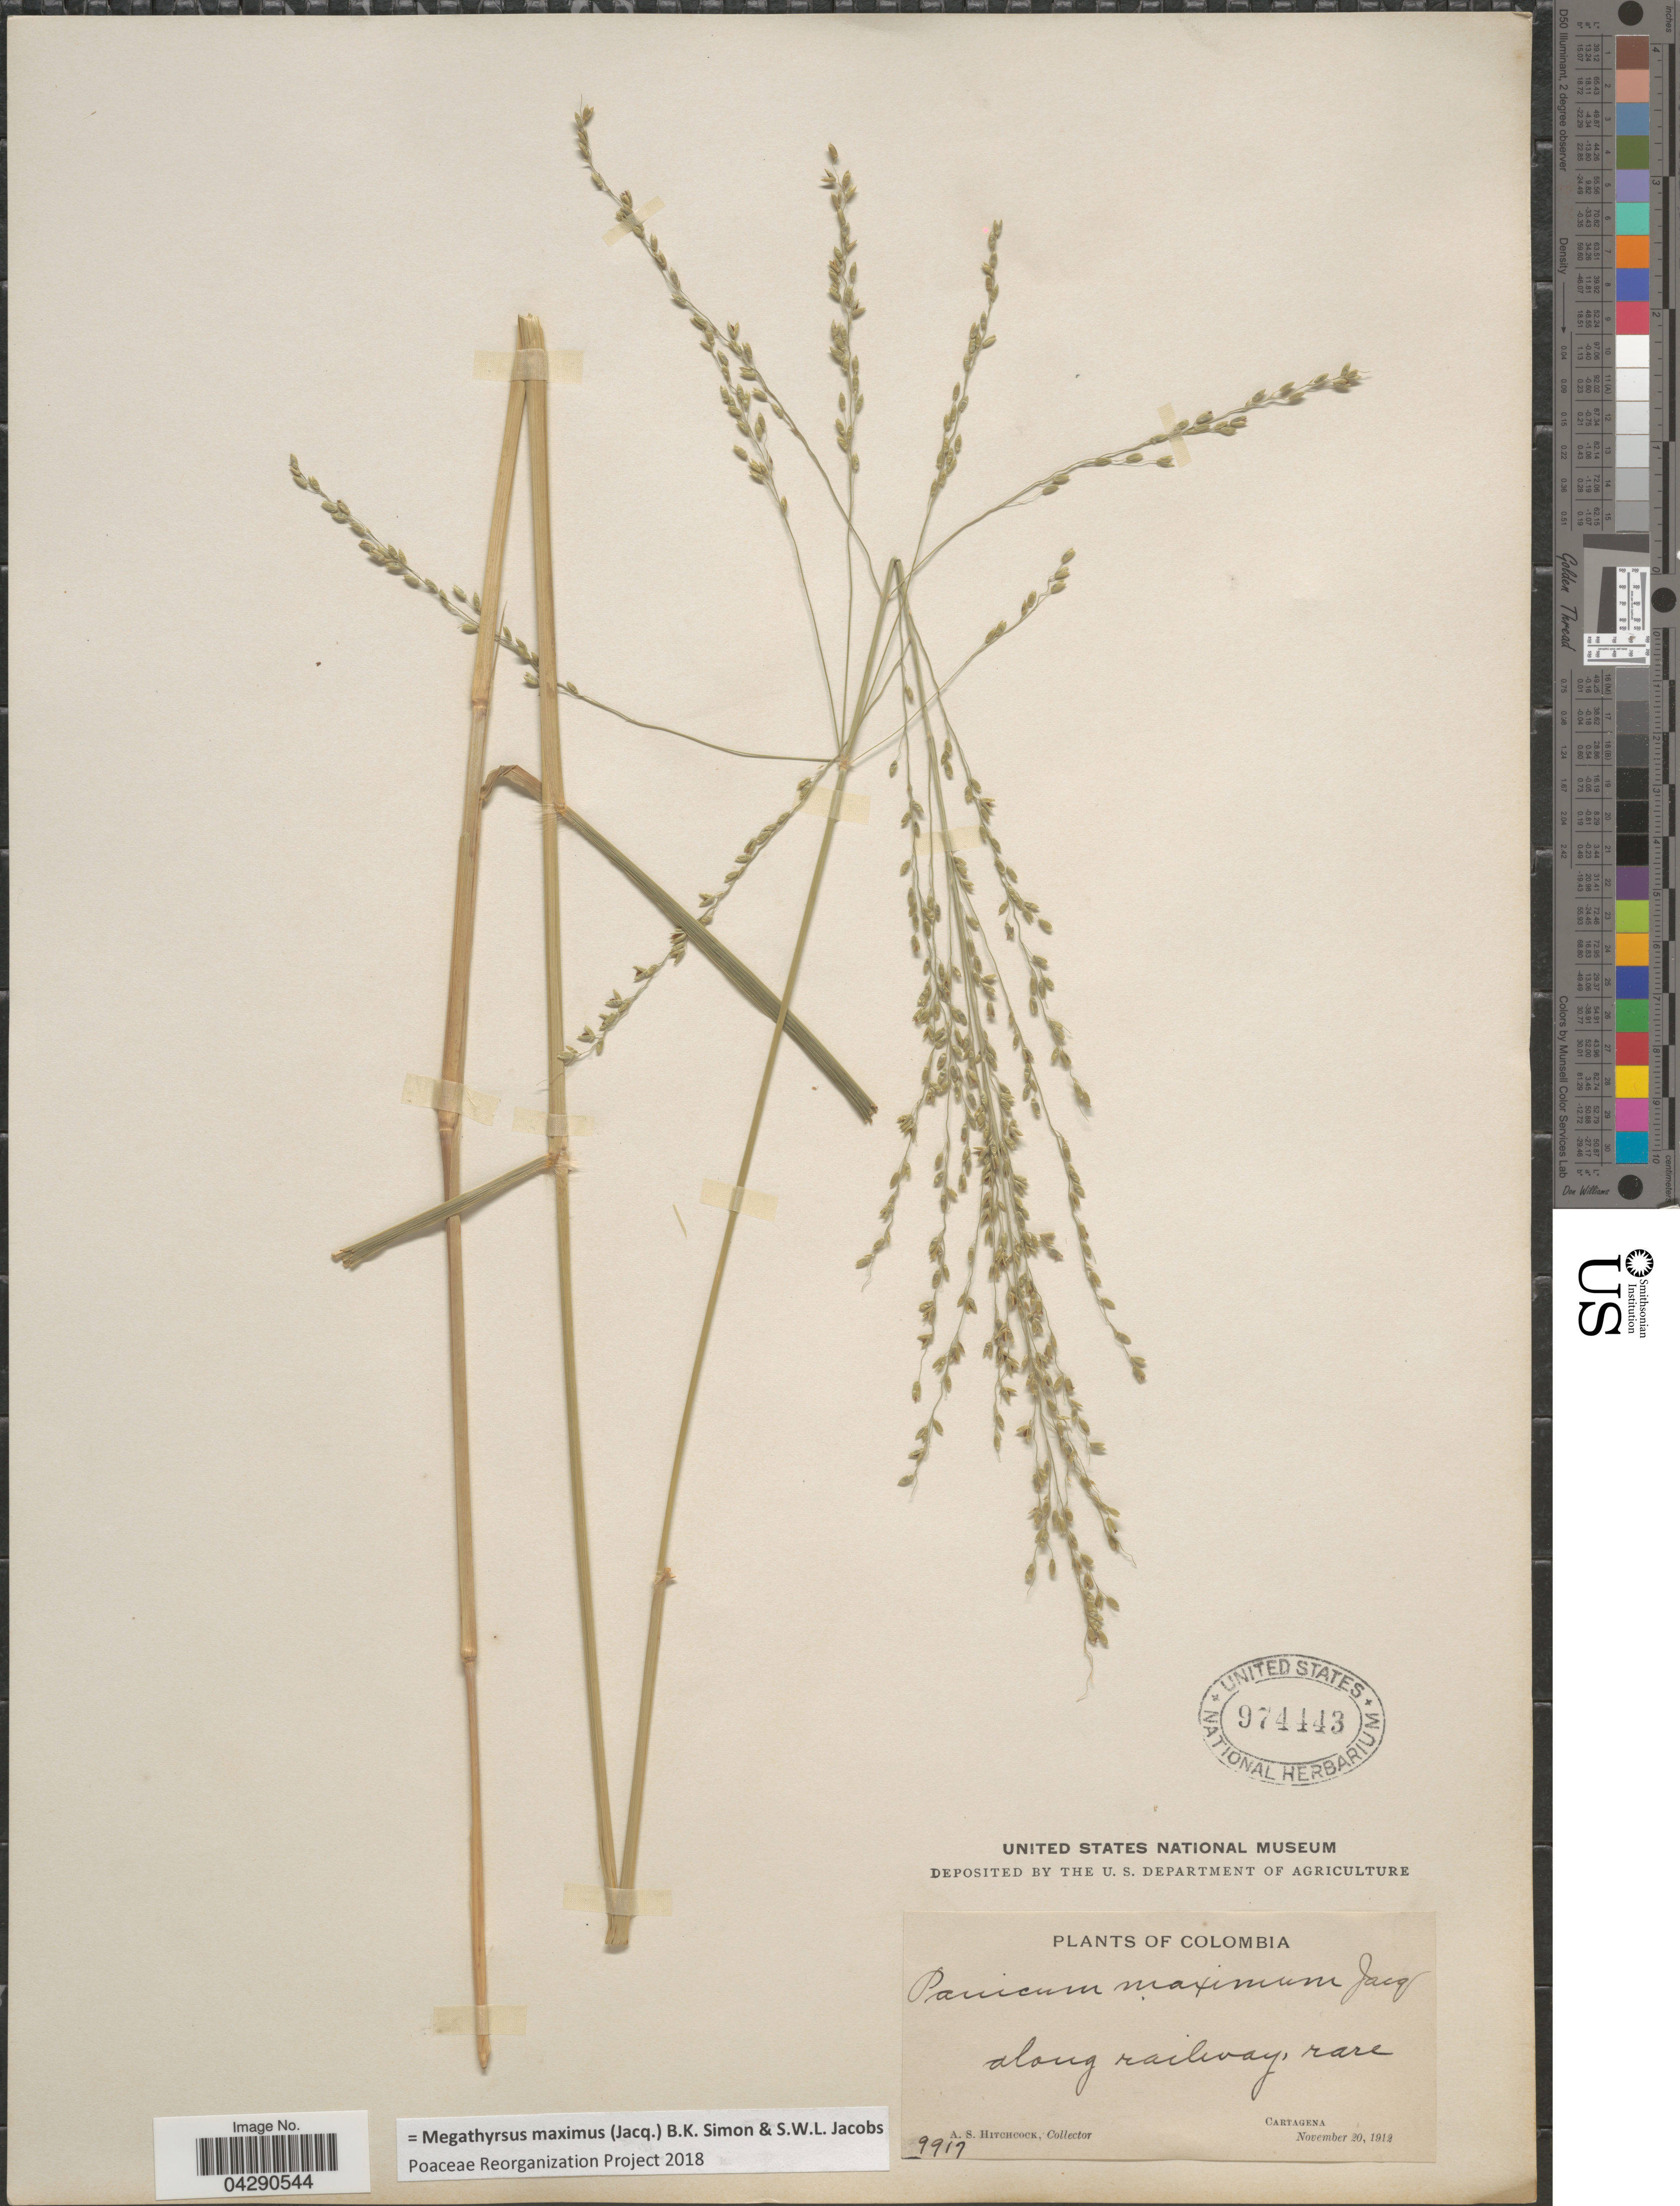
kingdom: Plantae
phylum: Tracheophyta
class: Liliopsida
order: Poales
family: Poaceae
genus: Megathyrsus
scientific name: Megathyrsus maximus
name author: (Jacq.) B.K. Simon & S.W.L. Jacobs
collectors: A. S. Hitchcock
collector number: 9917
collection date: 1912-11-20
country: Colombia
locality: Cartagena.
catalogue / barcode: US 974443